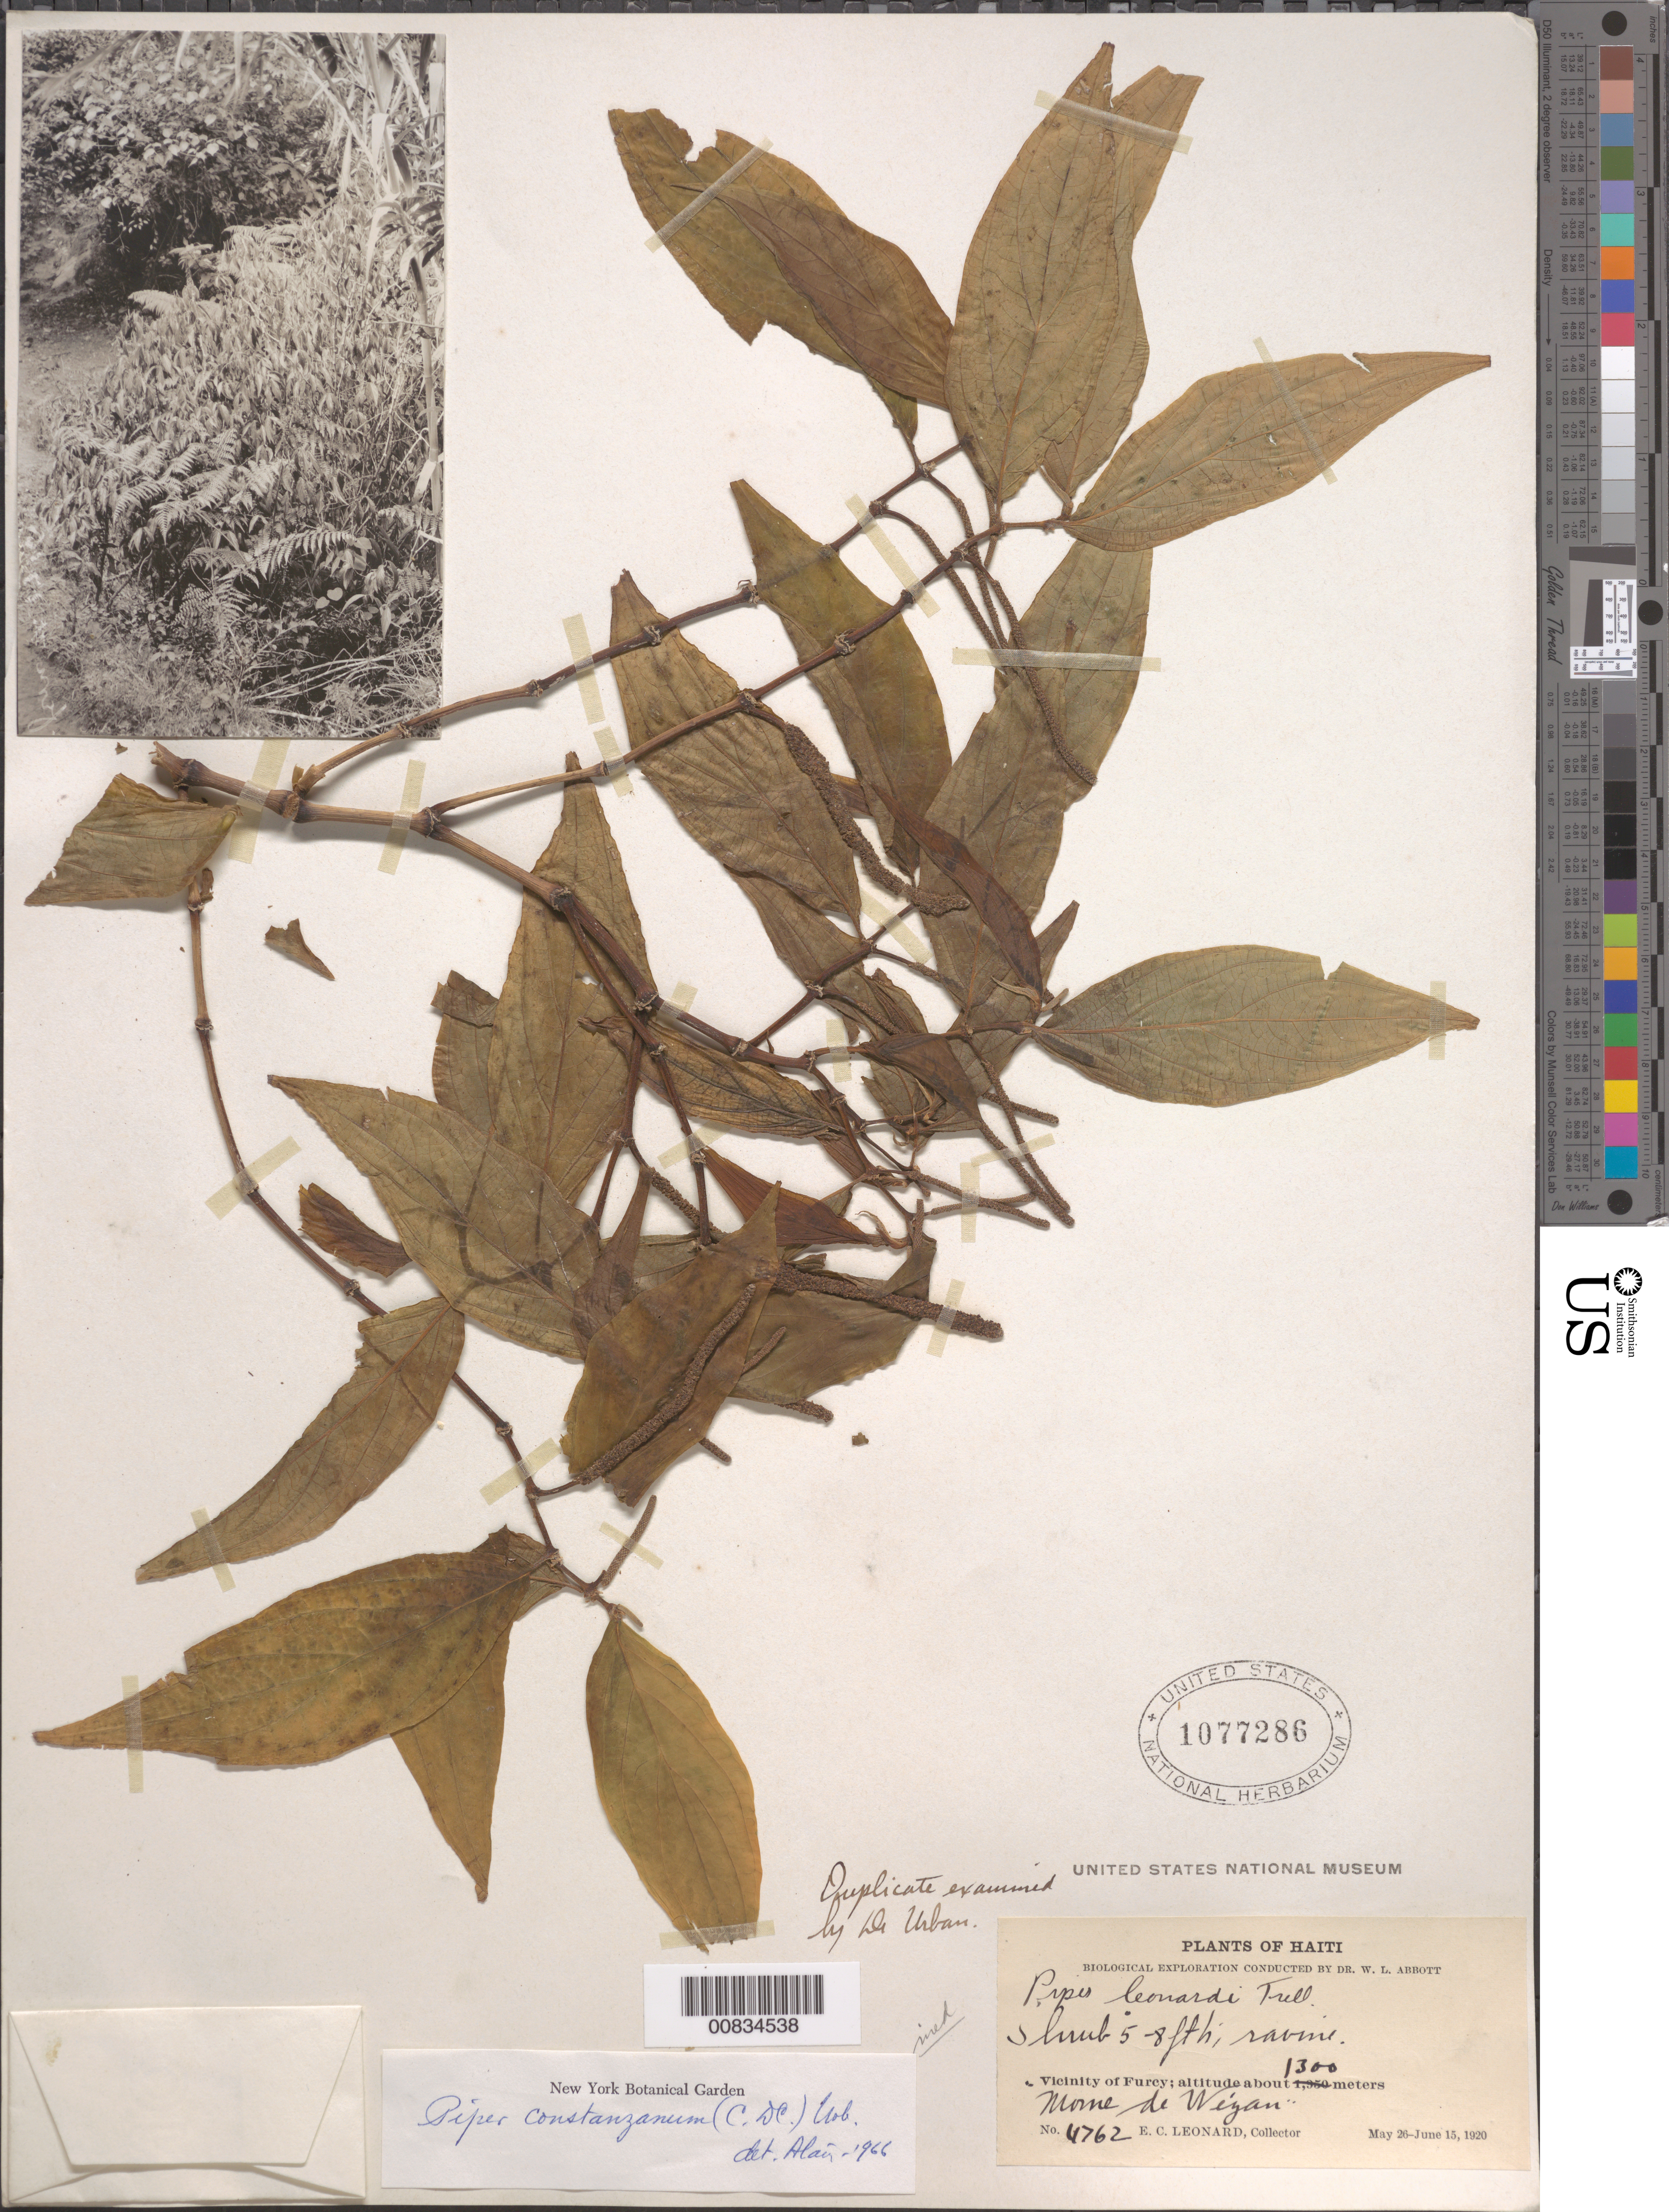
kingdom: Plantae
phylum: Tracheophyta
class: Magnoliopsida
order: Piperales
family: Piperaceae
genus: Piper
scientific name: Piper constanzanum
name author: (C. DC.) Urb.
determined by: Liogier, Alain H.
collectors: E. C. Leonard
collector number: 4762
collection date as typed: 26 May 1920 to 15 Jun 1920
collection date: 1920-05-26/1920-06-15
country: Haiti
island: Hispaniola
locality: Vicinity of Furcy. "Morne de Wiyan"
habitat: Ravine.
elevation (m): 1300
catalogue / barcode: US 1077286